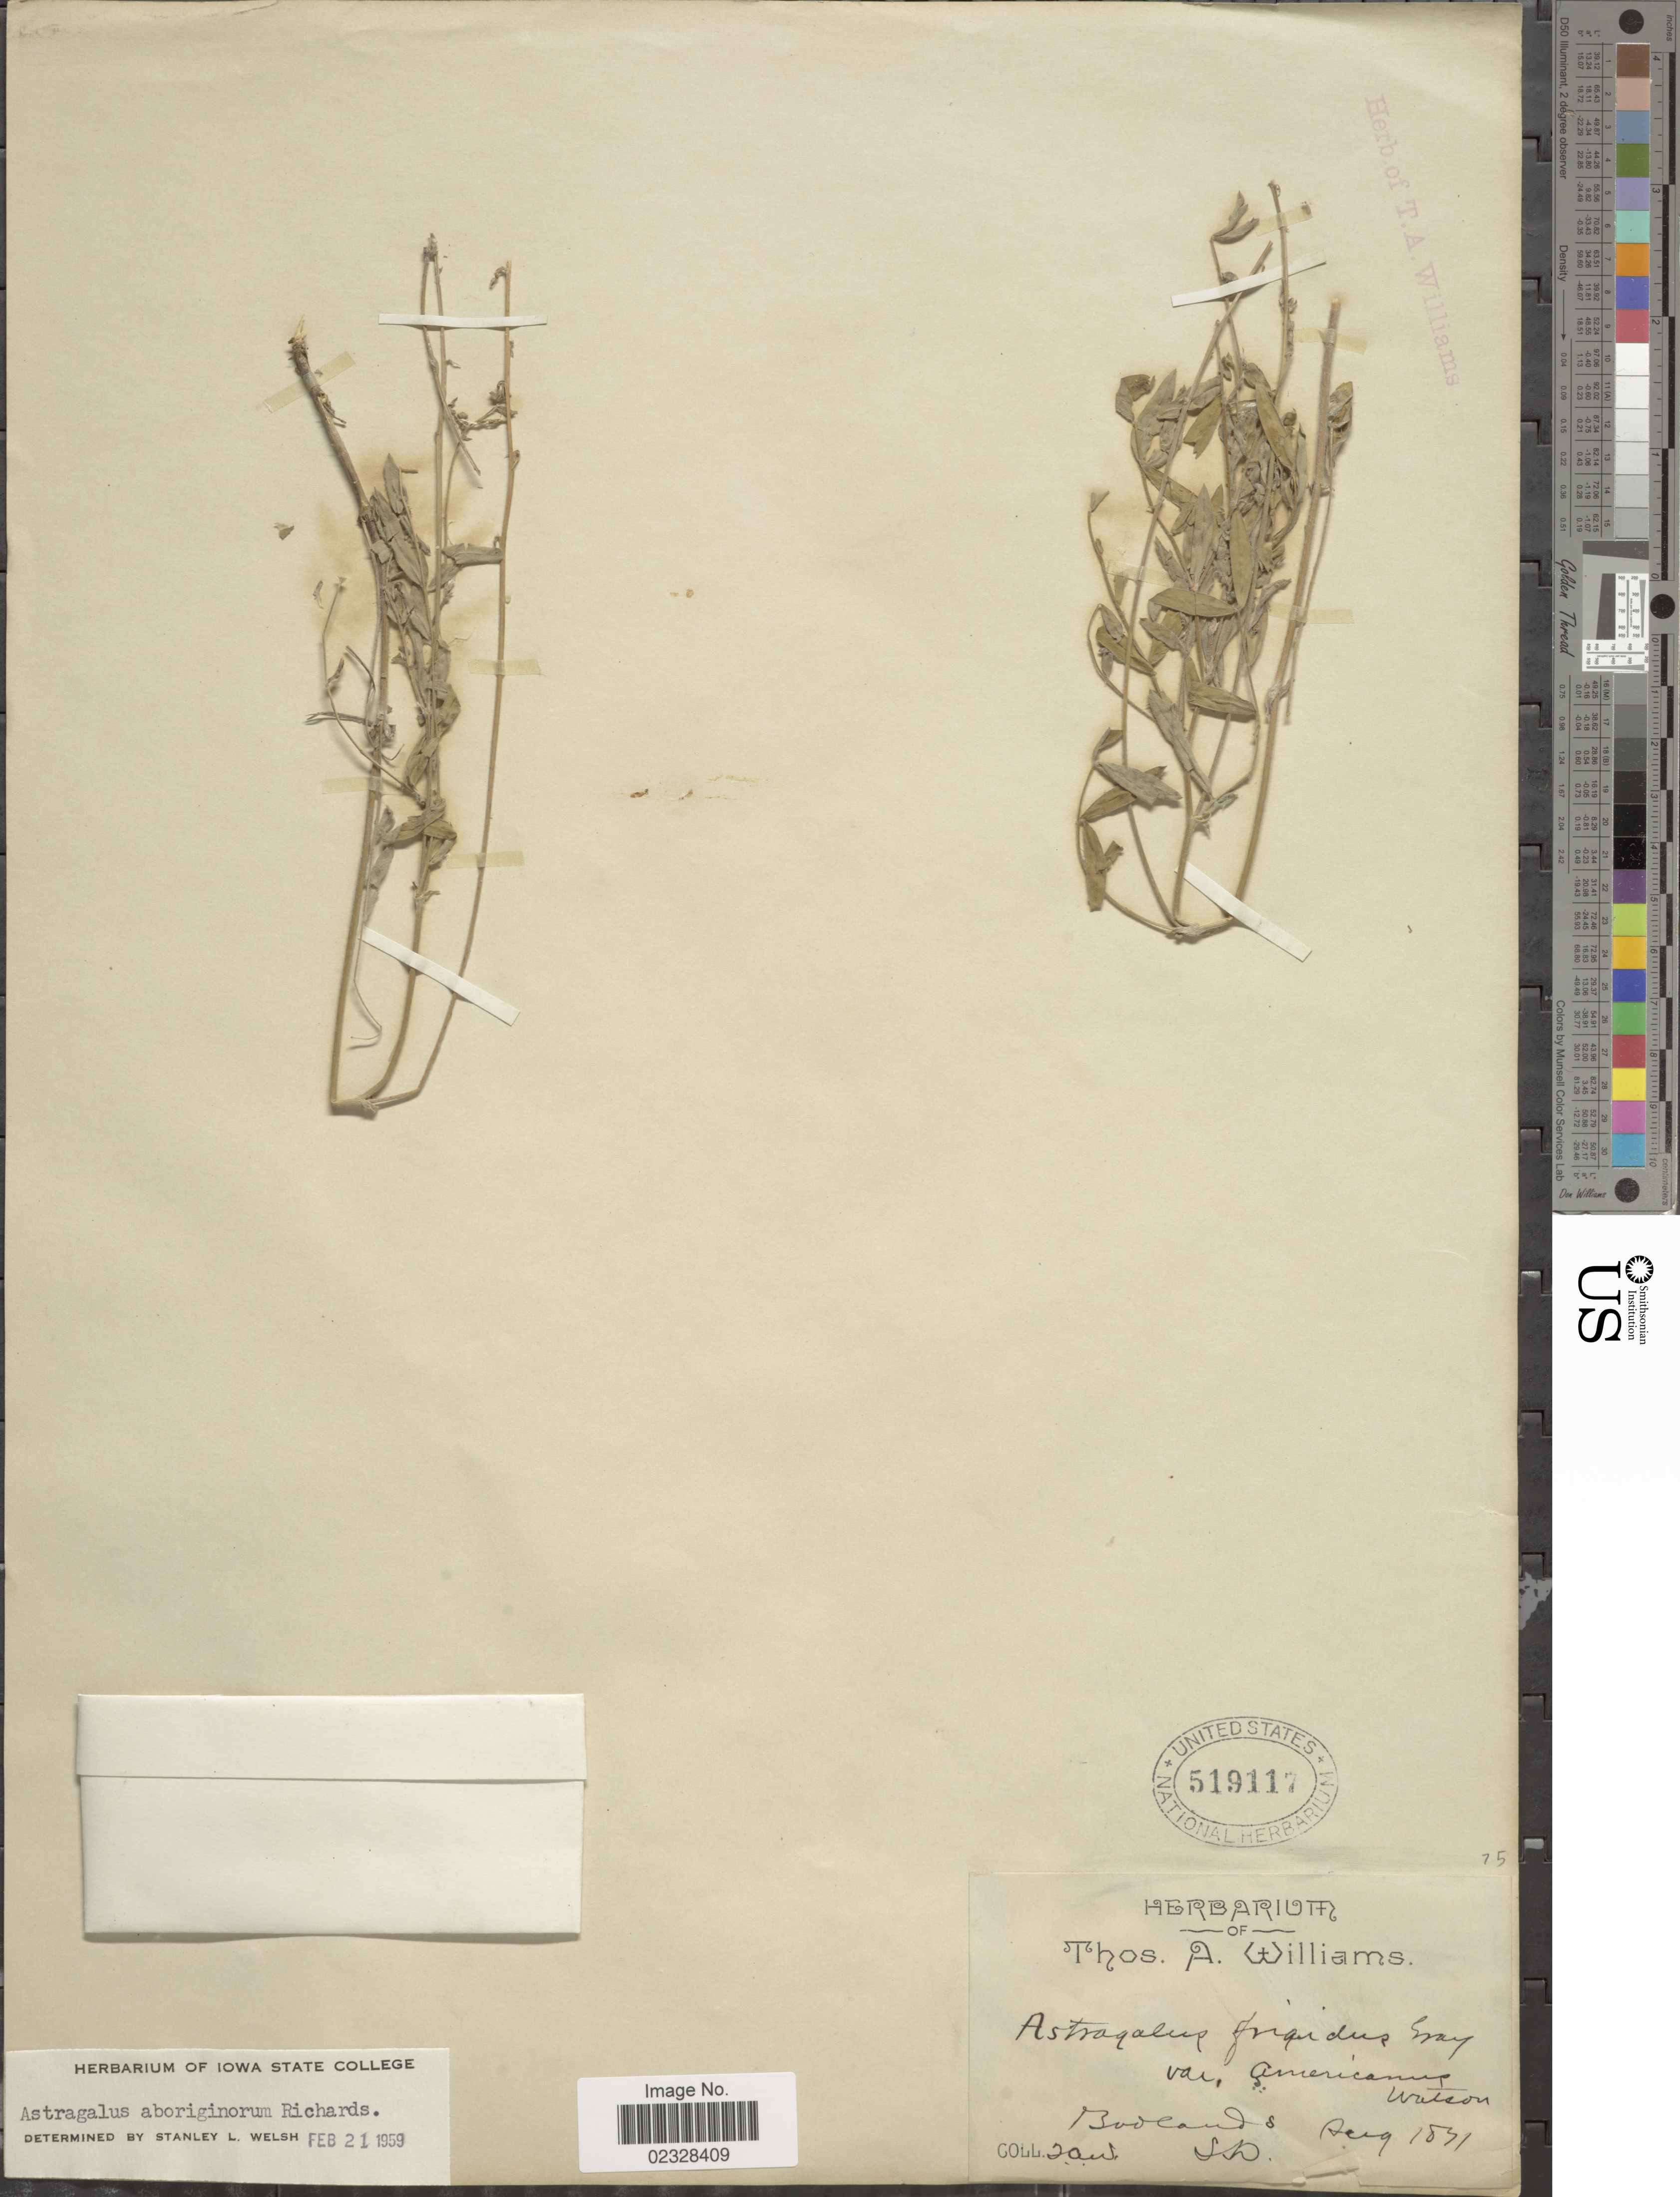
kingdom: Plantae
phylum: Tracheophyta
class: Magnoliopsida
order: Fabales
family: Fabaceae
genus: Astragalus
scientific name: Astragalus aboriginum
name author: Richardson ex Spreng.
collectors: T. A. Williams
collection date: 1871-08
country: United States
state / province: South Dakota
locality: Badlands.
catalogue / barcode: US 519117